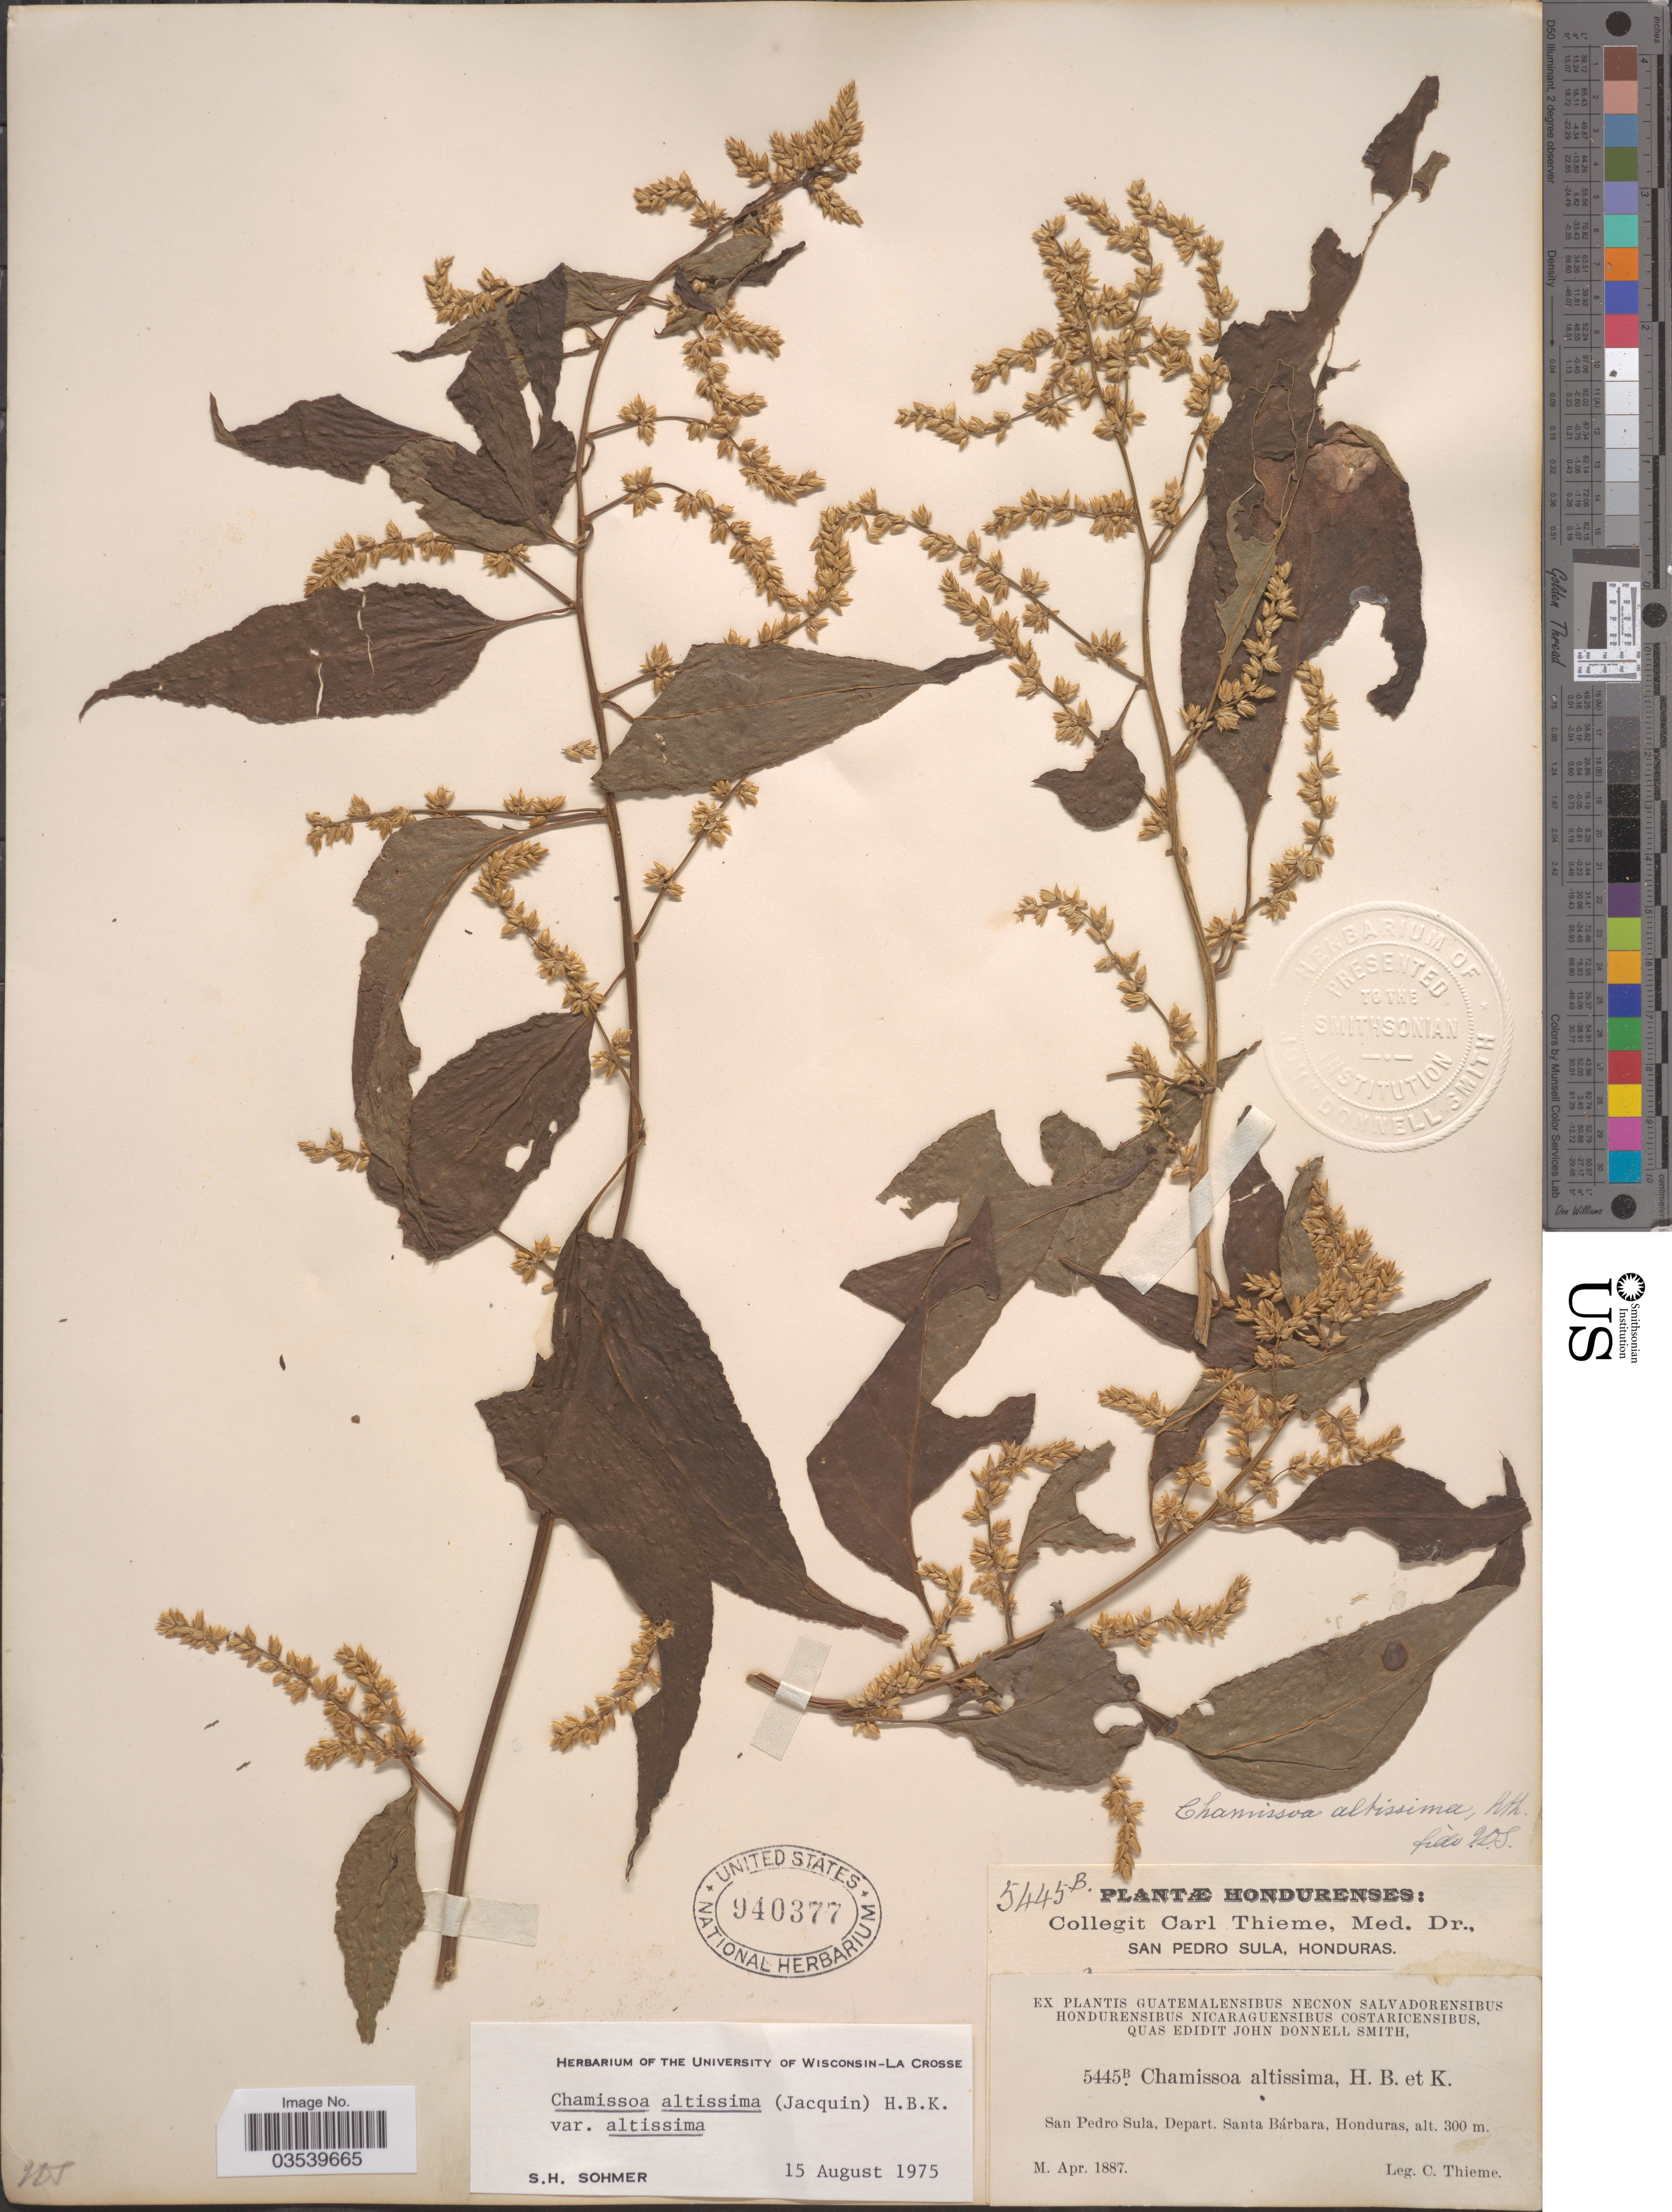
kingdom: Plantae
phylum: Tracheophyta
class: Magnoliopsida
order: Caryophyllales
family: Amaranthaceae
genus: Chamissoa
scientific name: Chamissoa altissima var. altissima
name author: (Jacq.) Kunth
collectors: C. Thieme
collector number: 5445B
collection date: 1887-04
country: Honduras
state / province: Santa Bárbara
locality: San Pedro Sula, Depart. Santa Bárbara.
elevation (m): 300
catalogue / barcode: US 940377